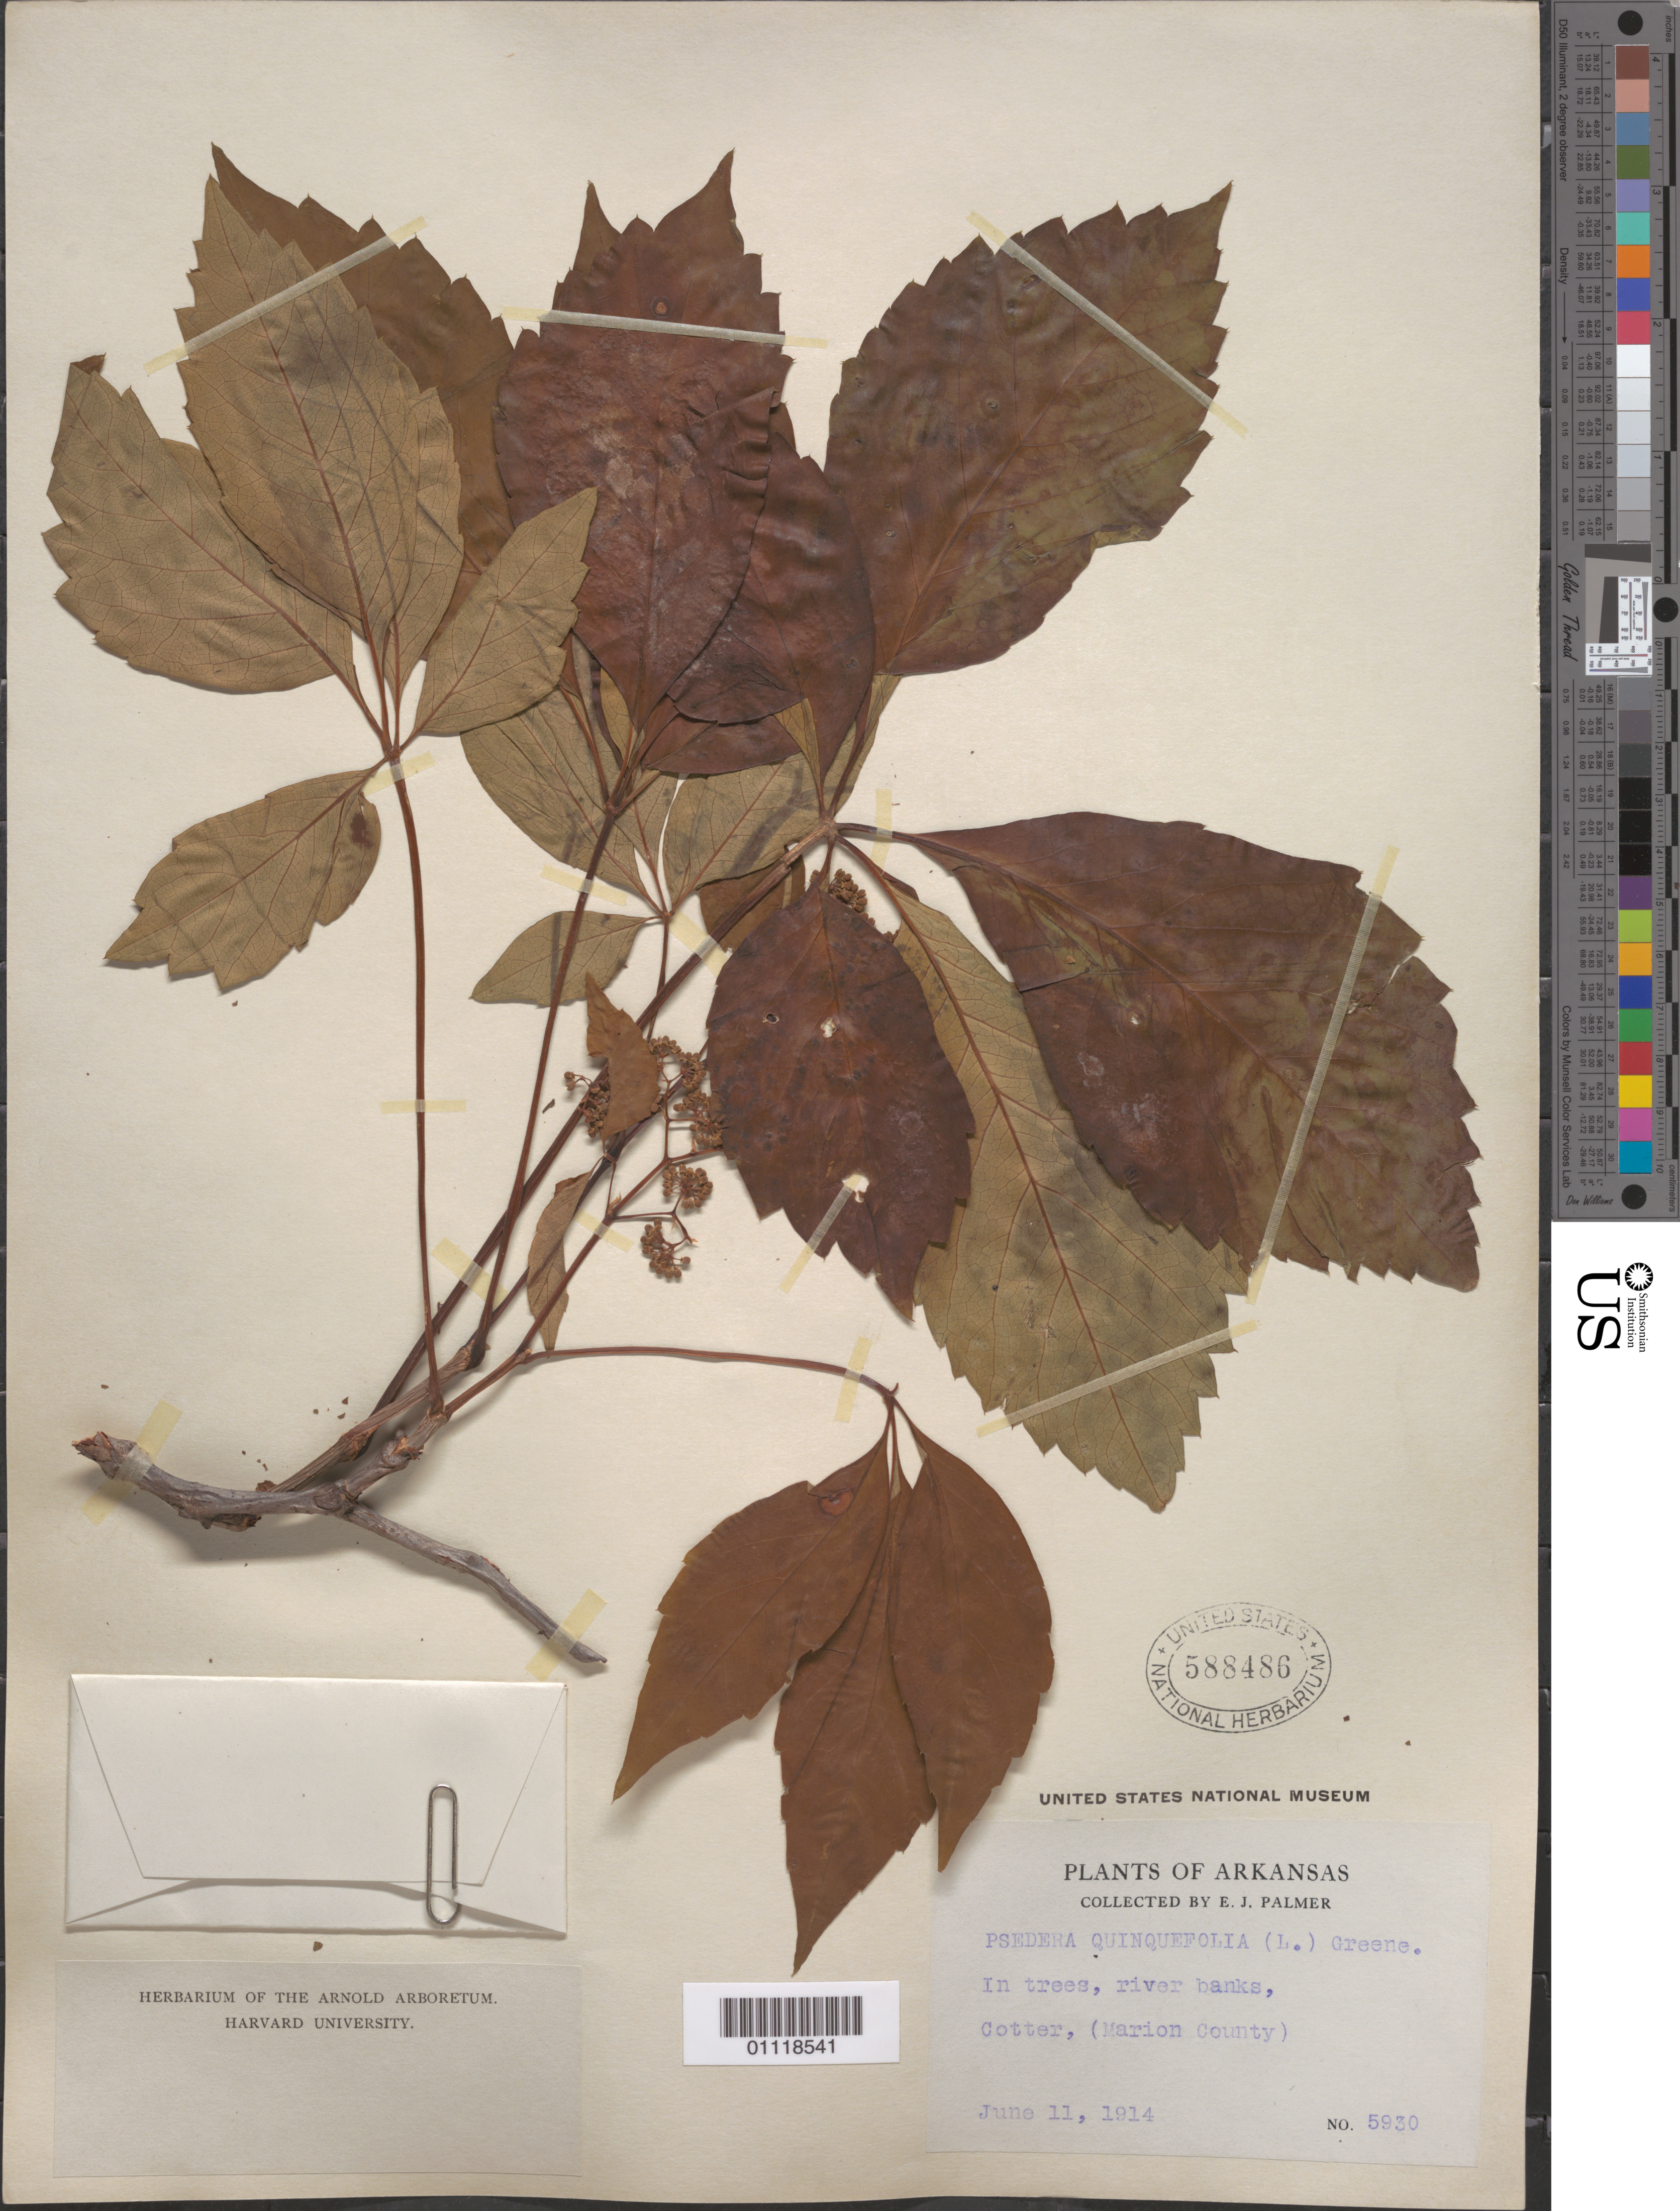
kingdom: Plantae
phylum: Tracheophyta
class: Magnoliopsida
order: Vitales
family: Vitaceae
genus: Parthenocissus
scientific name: Parthenocissus quinquefolia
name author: (L.) Planch.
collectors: E. J. Palmer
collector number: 5930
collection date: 1914-06-11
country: United States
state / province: Arkansas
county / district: Marion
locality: Cotter.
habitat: In trees, river banks.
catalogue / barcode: US 588486